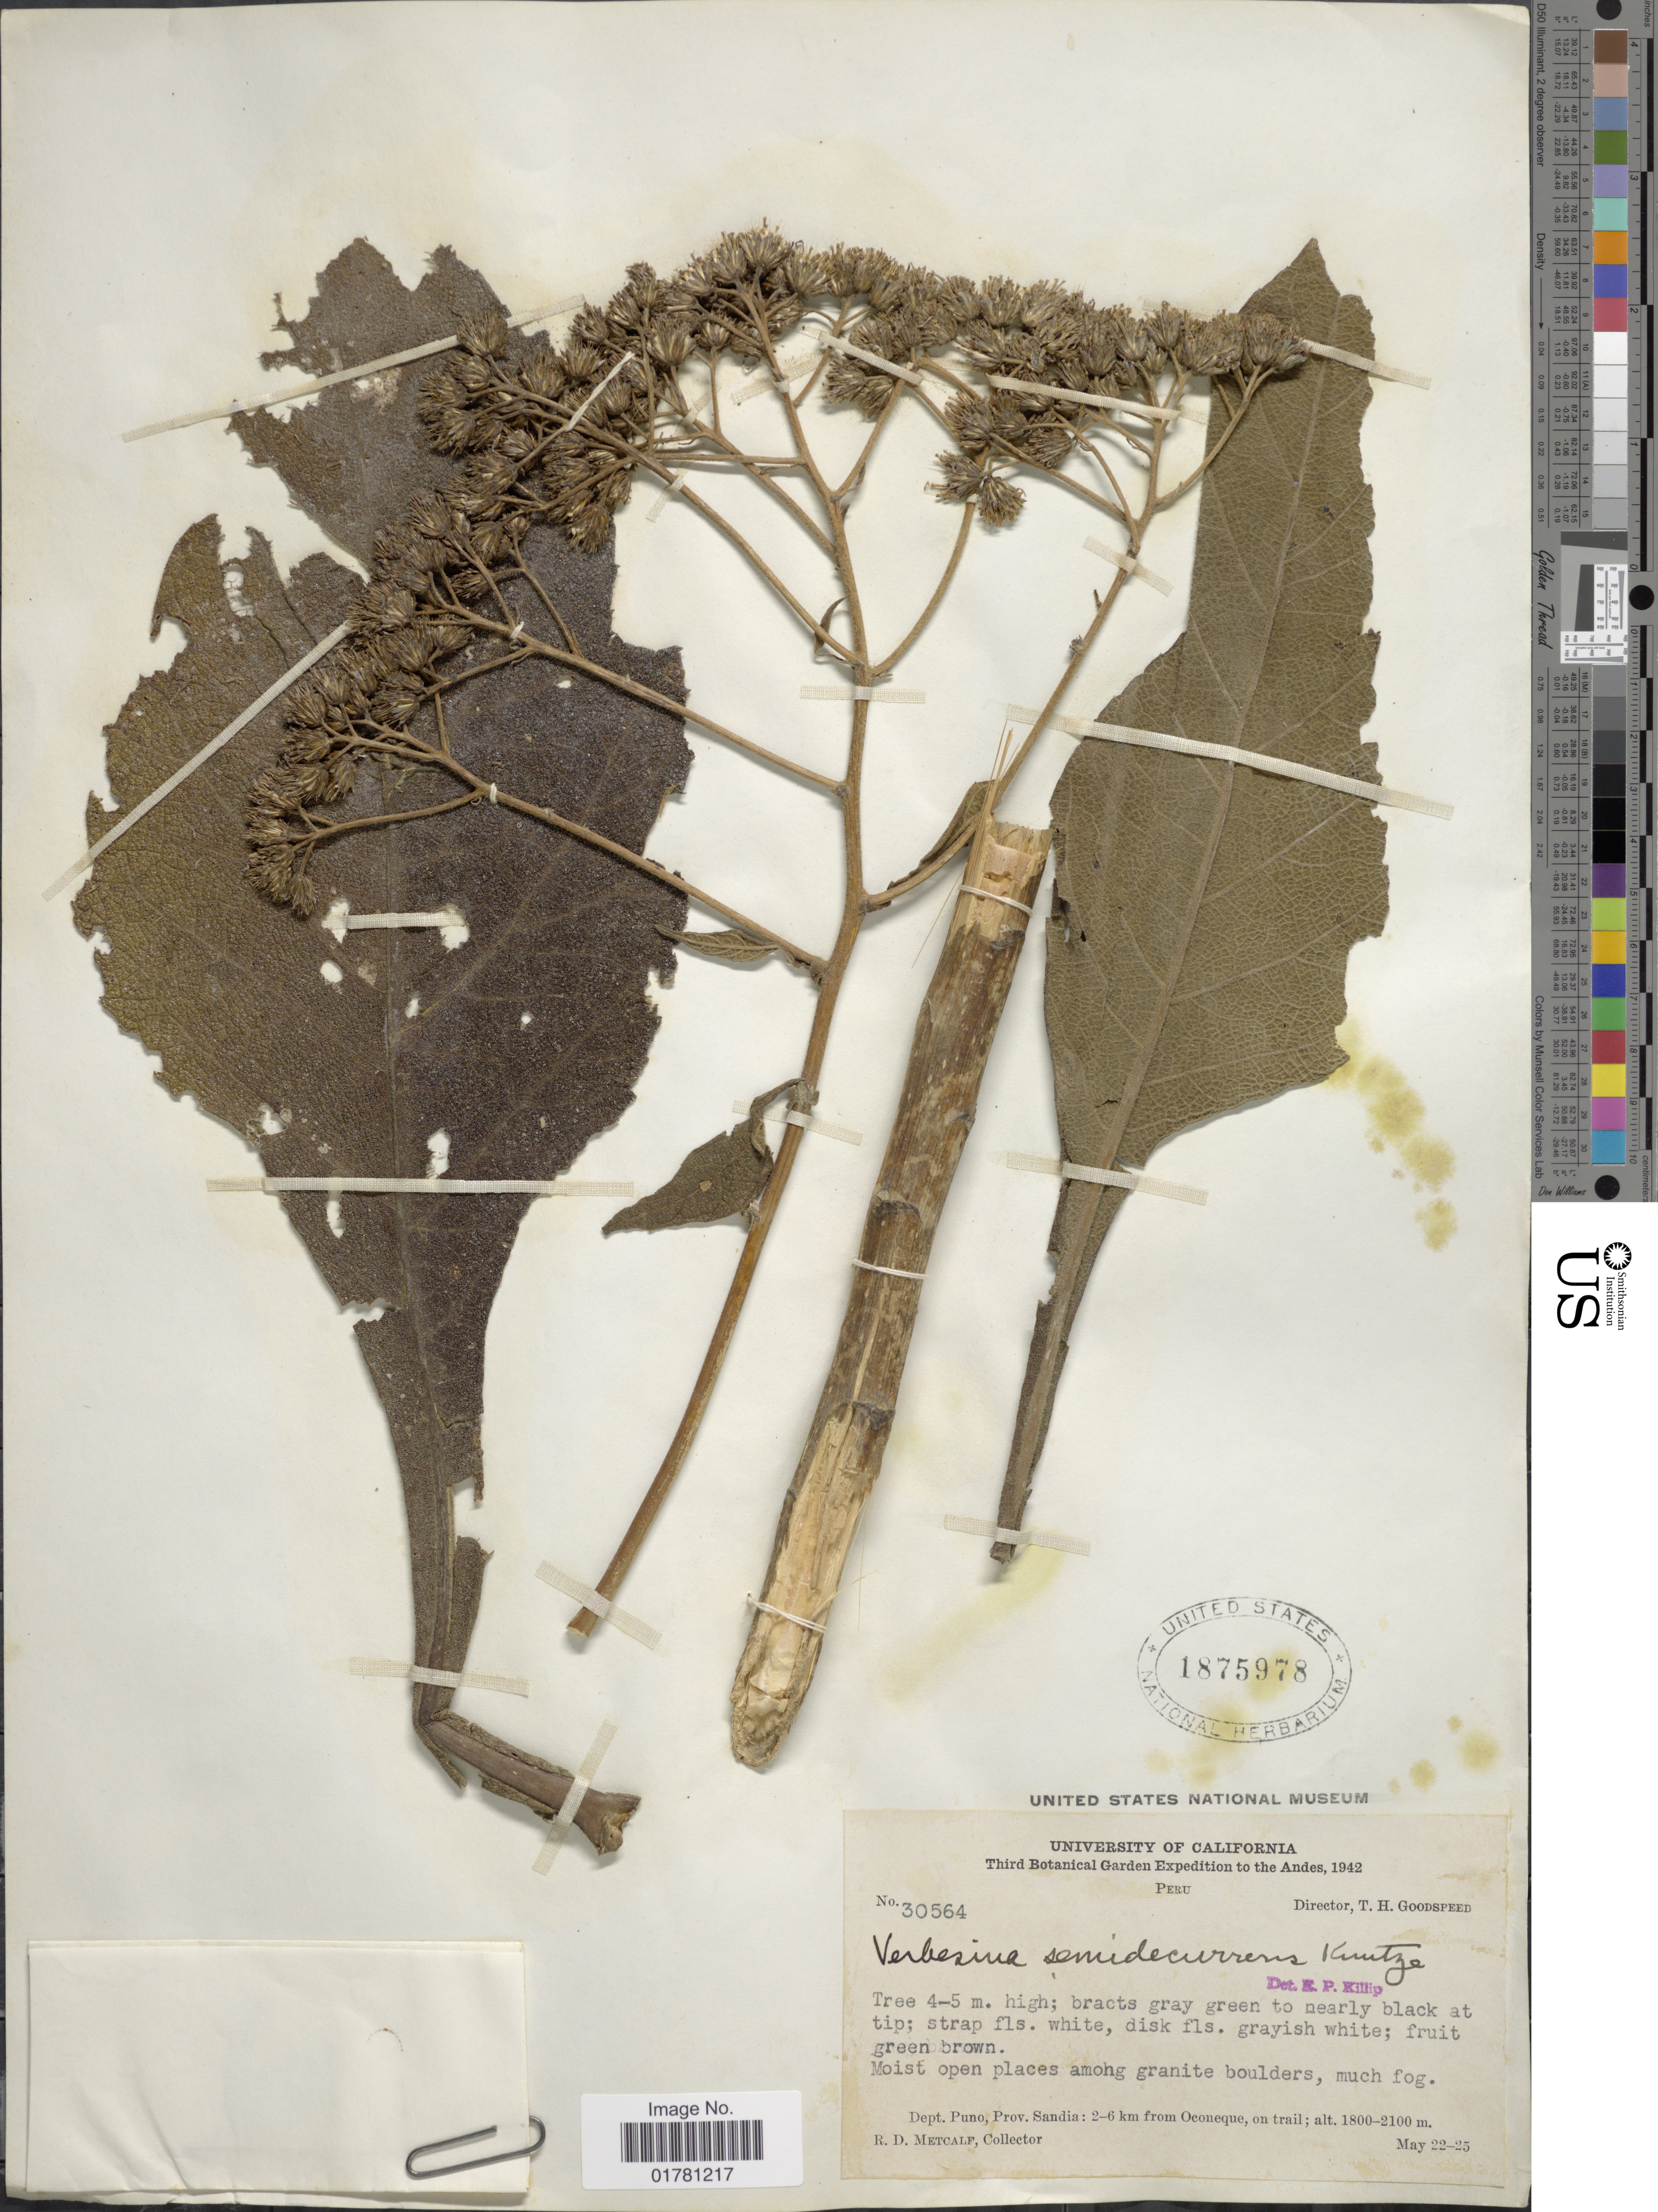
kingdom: Plantae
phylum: Tracheophyta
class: Magnoliopsida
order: Asterales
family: Asteraceae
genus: Verbesina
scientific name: Verbesina semidecurrens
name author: Kuntze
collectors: R. D. Metcalf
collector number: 30564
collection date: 1942-05-22/1942-05-25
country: Peru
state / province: Puno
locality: Dept. Puno, Prov. Sandia: 2-6 km from Oconeque, on trail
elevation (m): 1800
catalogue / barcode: US 1875978